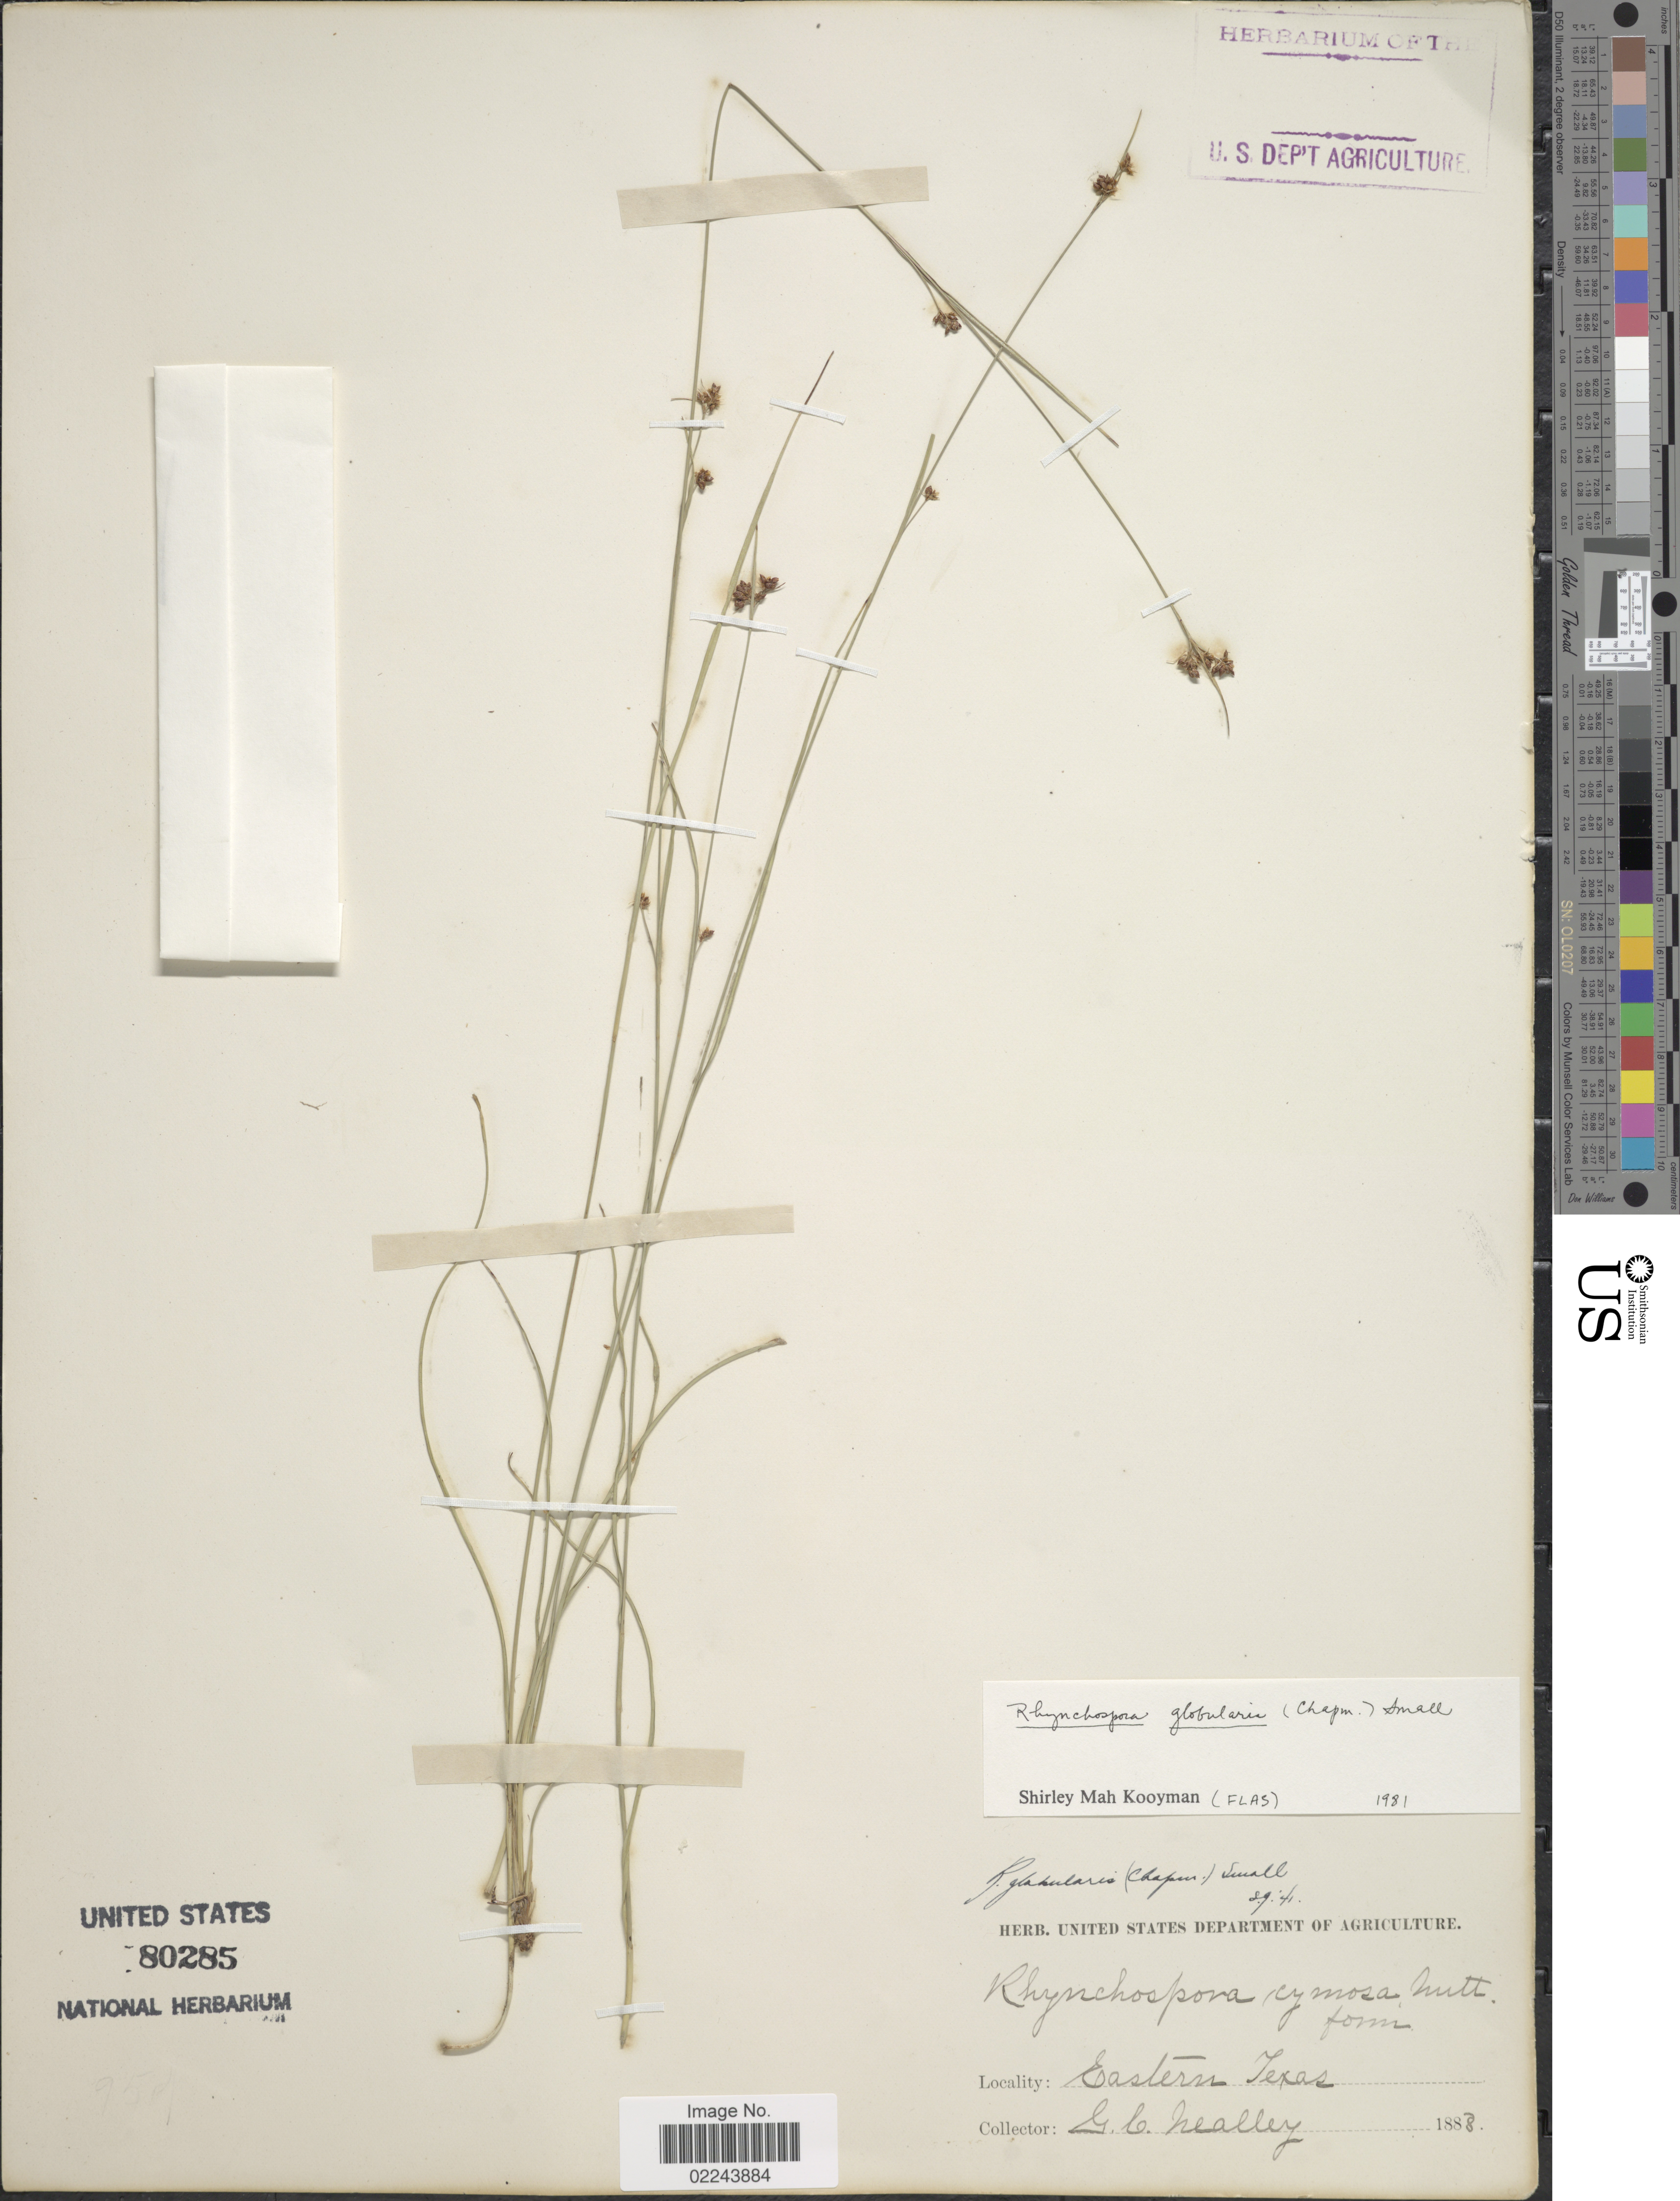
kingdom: Plantae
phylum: Tracheophyta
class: Liliopsida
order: Poales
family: Cyperaceae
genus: Rhynchospora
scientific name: Rhynchospora pinetorum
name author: Britton & Small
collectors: G. Neally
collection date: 1888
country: United States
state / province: Texas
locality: Eastern Texas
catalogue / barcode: US 80285